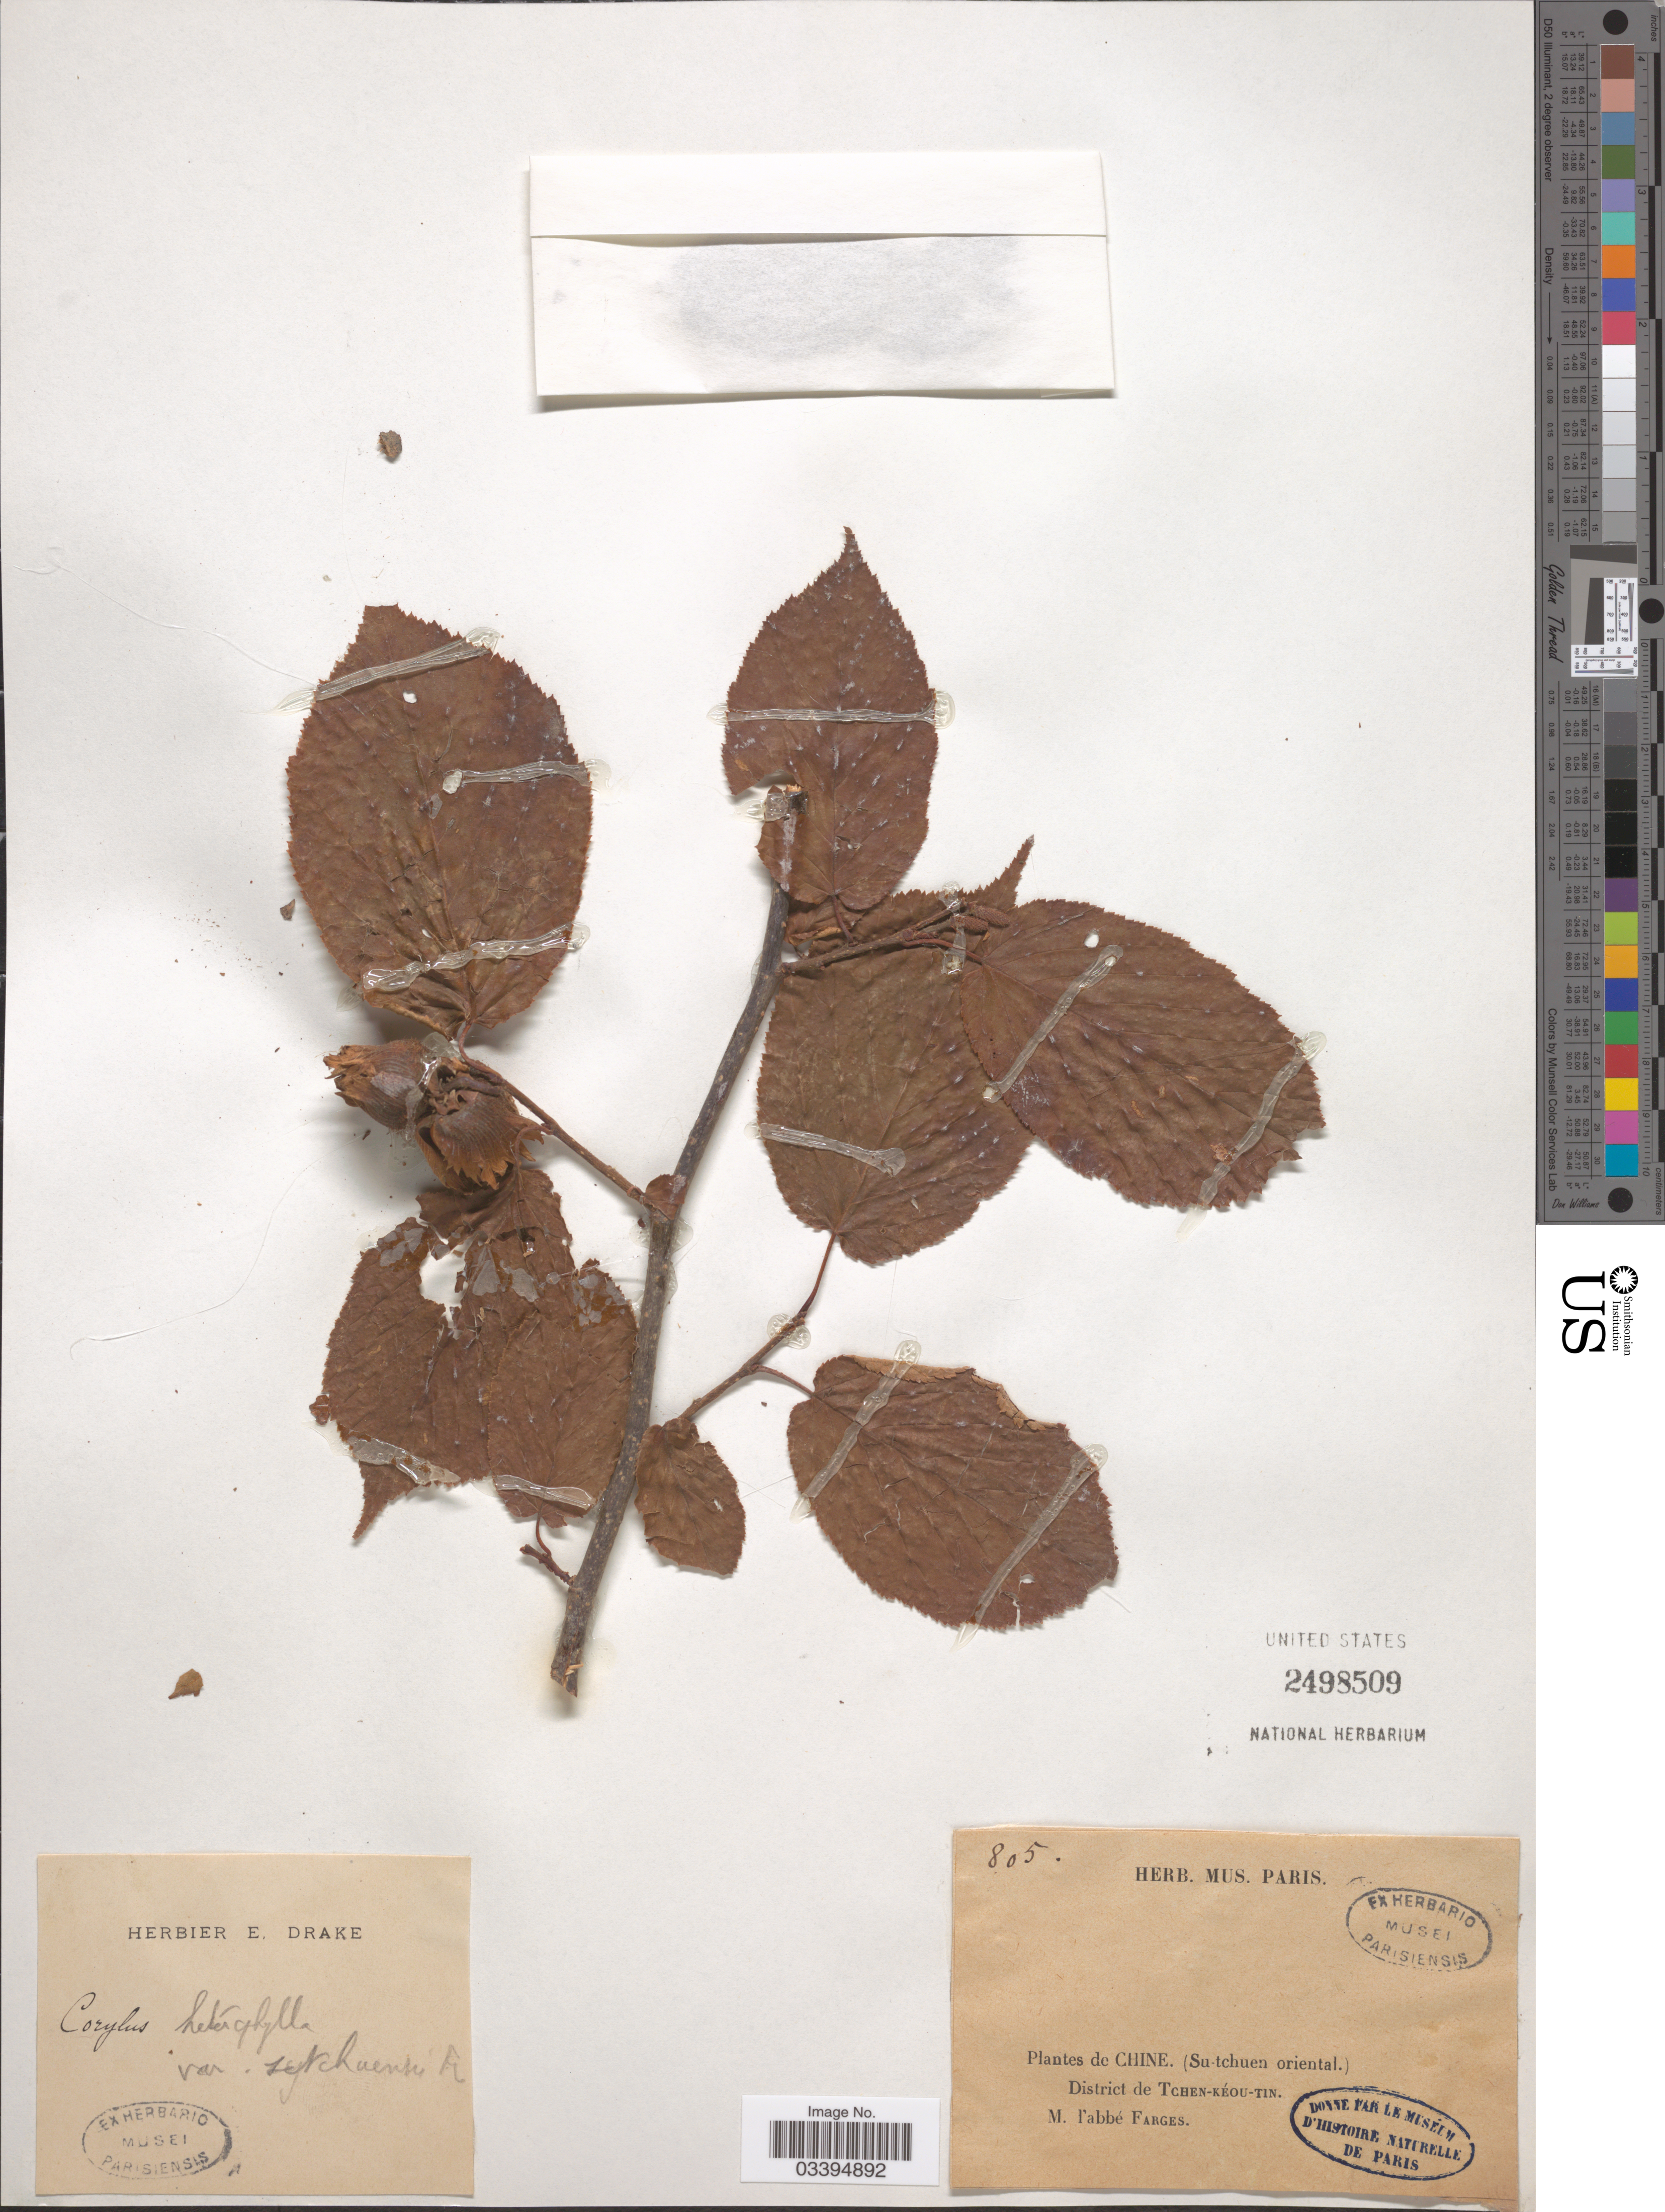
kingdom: Plantae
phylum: Tracheophyta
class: Magnoliopsida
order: Fagales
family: Betulaceae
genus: Corylus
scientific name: Corylus heterophylla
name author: Fisch. ex Trautv.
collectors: M. Farges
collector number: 805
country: China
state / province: Sichuan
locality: (Su-tchuen oriental) District de Tchen-Kéou-Tin.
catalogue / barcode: US 2498509